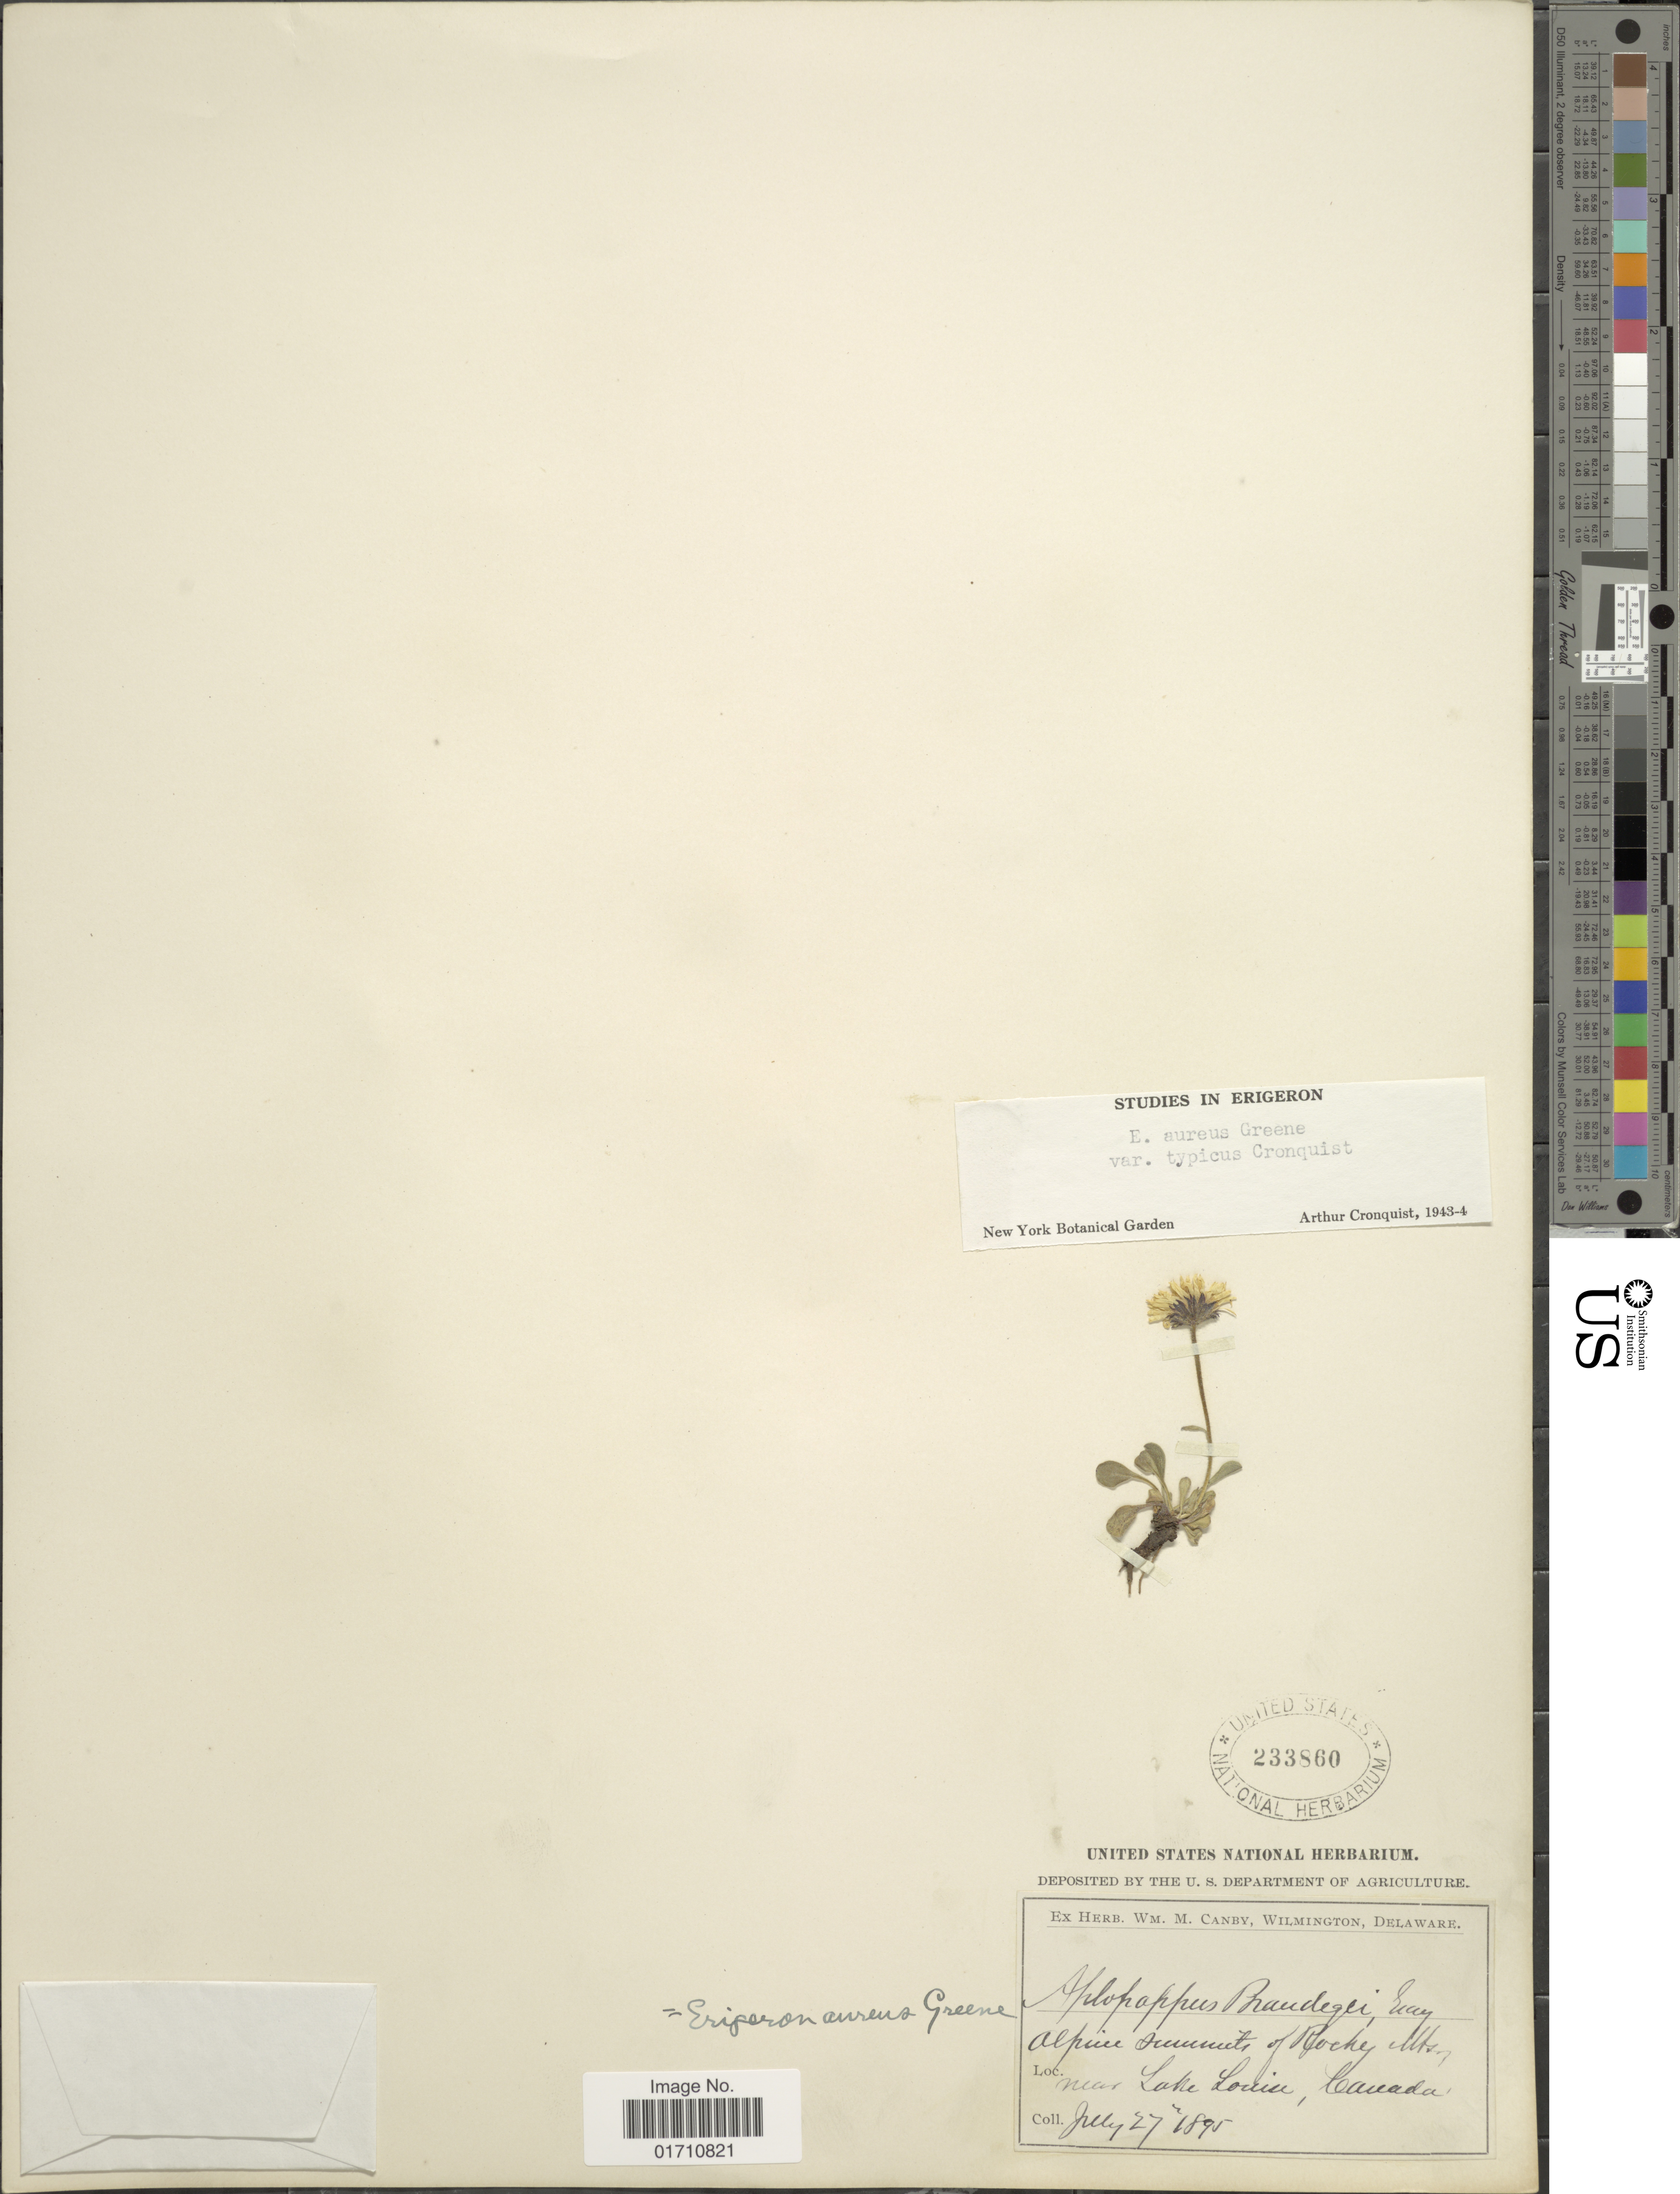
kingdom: Plantae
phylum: Tracheophyta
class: Magnoliopsida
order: Asterales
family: Asteraceae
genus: Erigeron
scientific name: Erigeron aureus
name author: Greene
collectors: ex herb. W.M. Canby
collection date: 1895-07-27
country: Canada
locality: Alpine summits of Rocky Mts, near Lake Louin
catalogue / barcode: US 233860